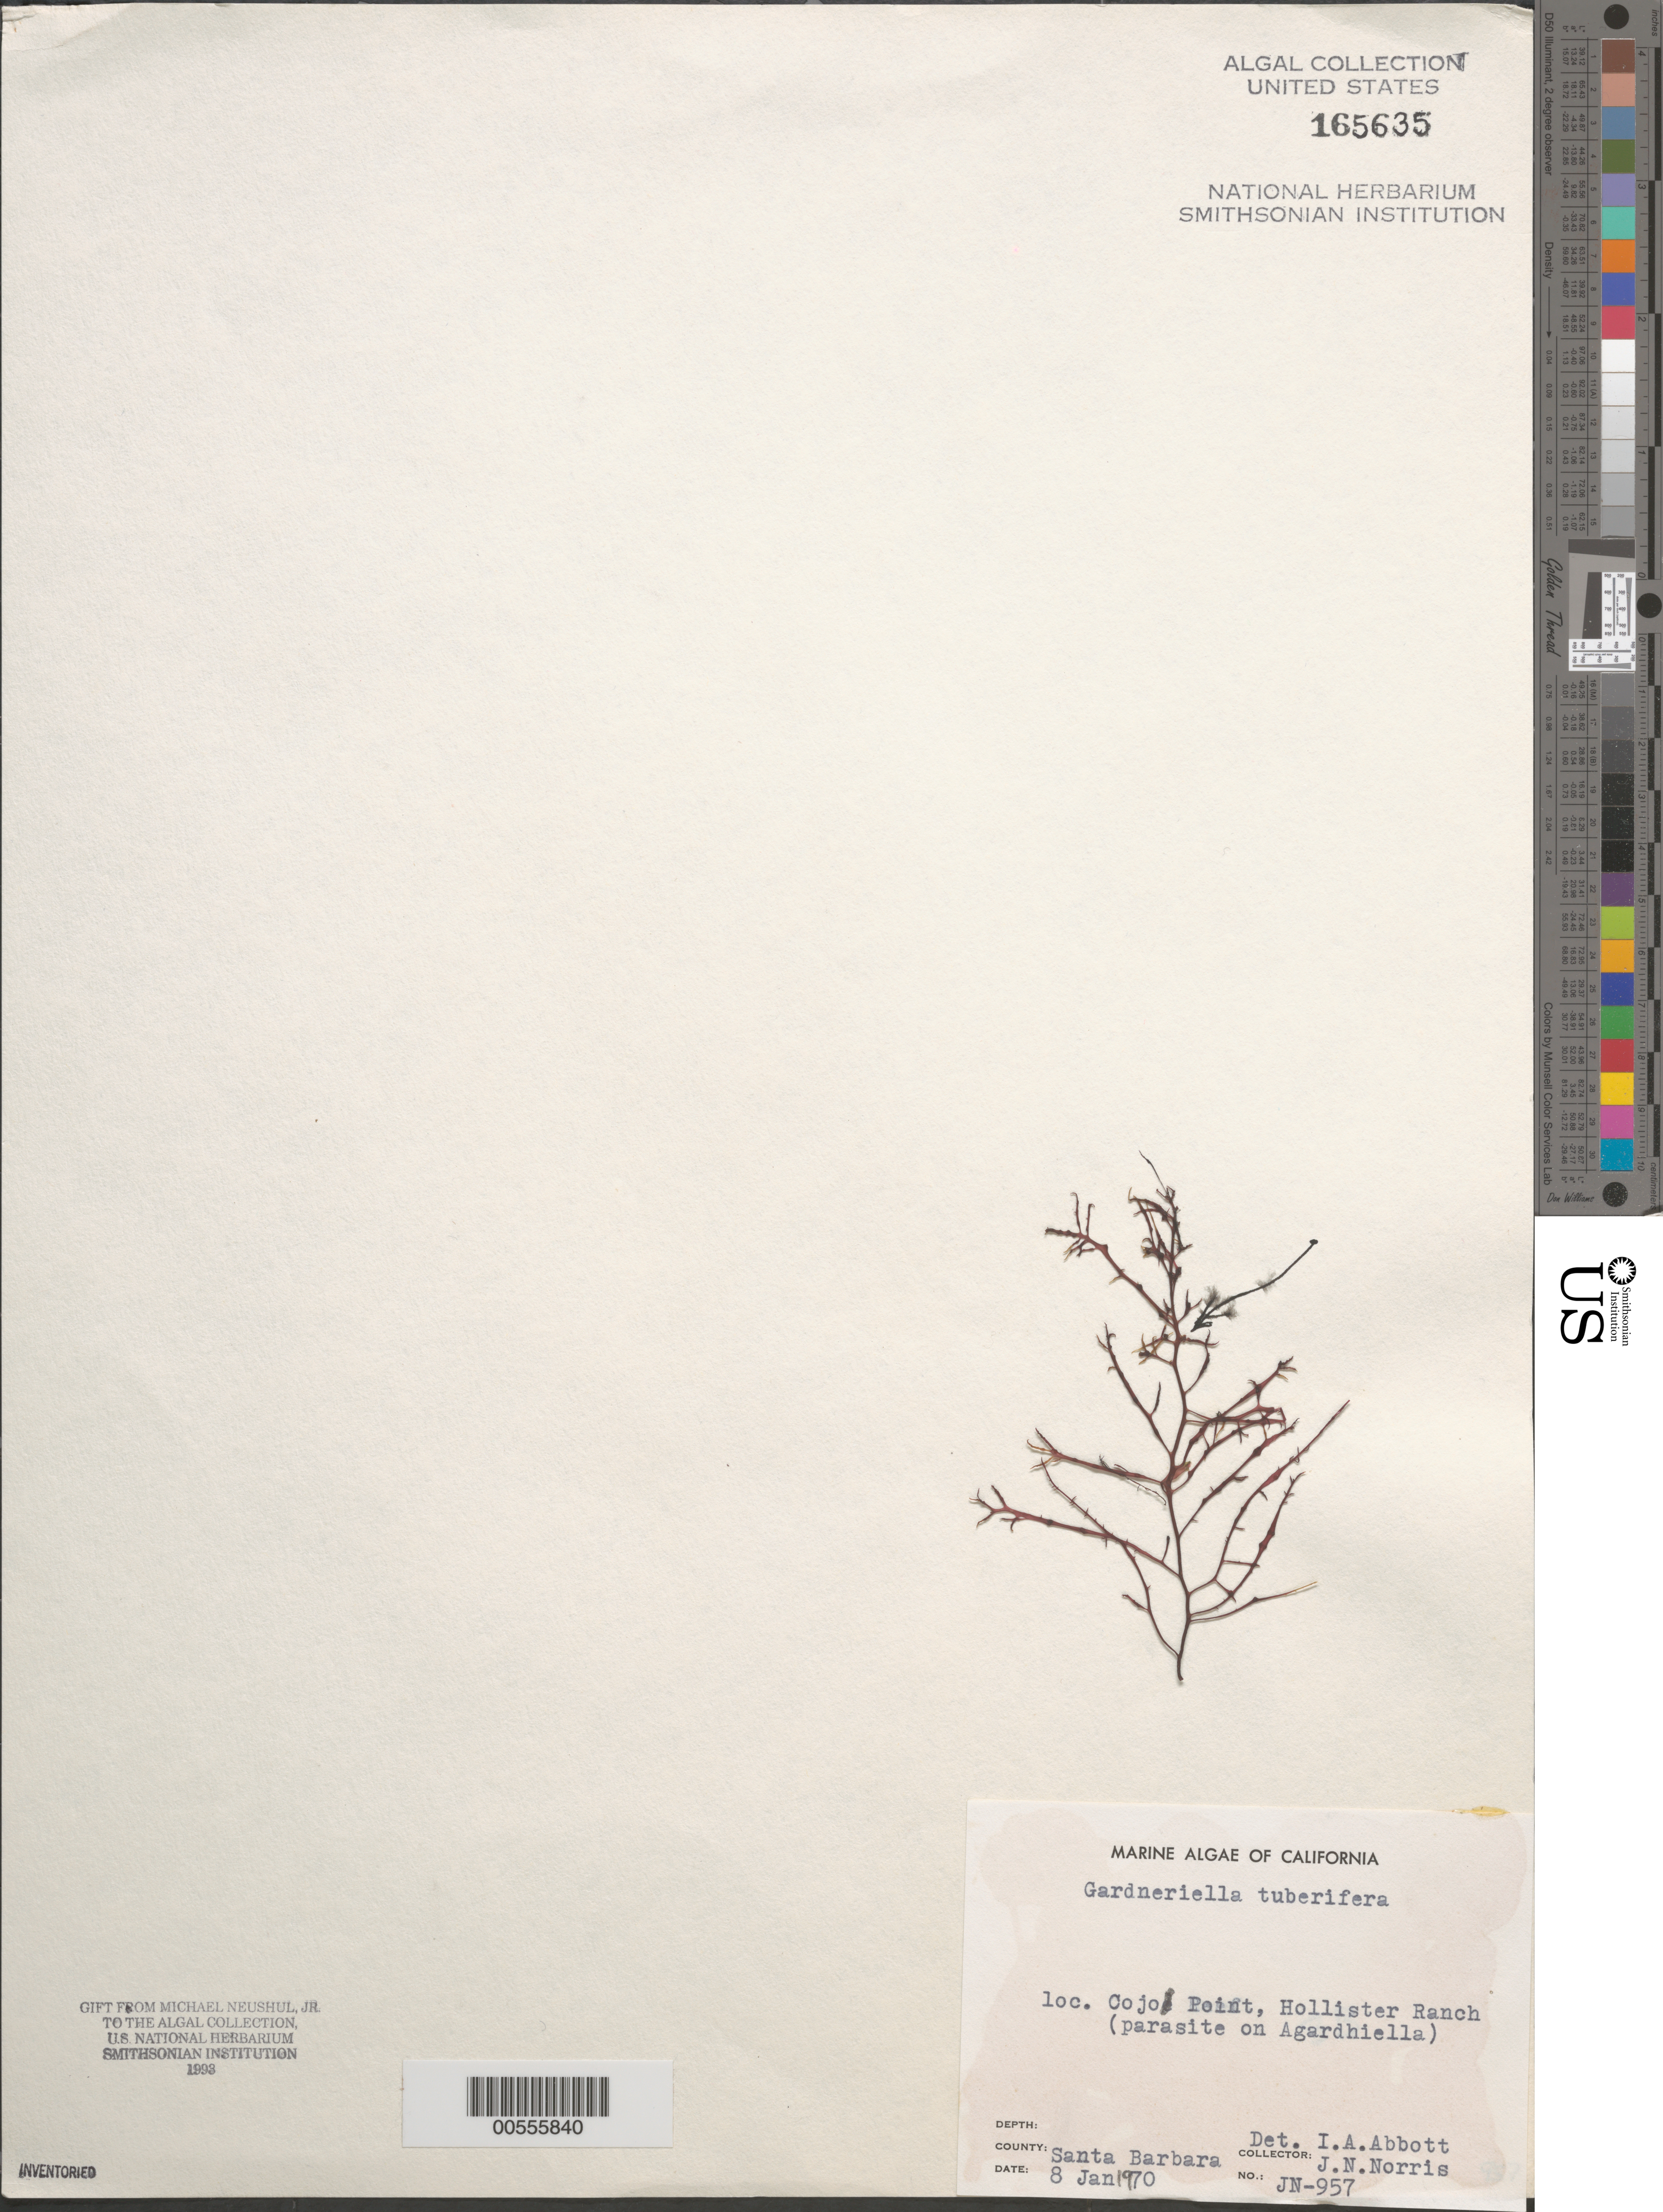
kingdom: Plantae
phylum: Rhodophyta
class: Florideophyceae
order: Gigartinales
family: Solieriaceae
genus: Gardneriella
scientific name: Gardneriella tuberifera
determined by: Abbott, Isabella A.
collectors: J. N. Norris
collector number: JN-957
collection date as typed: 08 Jan 1970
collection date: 1970-01-08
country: United States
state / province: California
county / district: Santa Barbara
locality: Cojo Point, Hollister Ranch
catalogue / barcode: US 165635